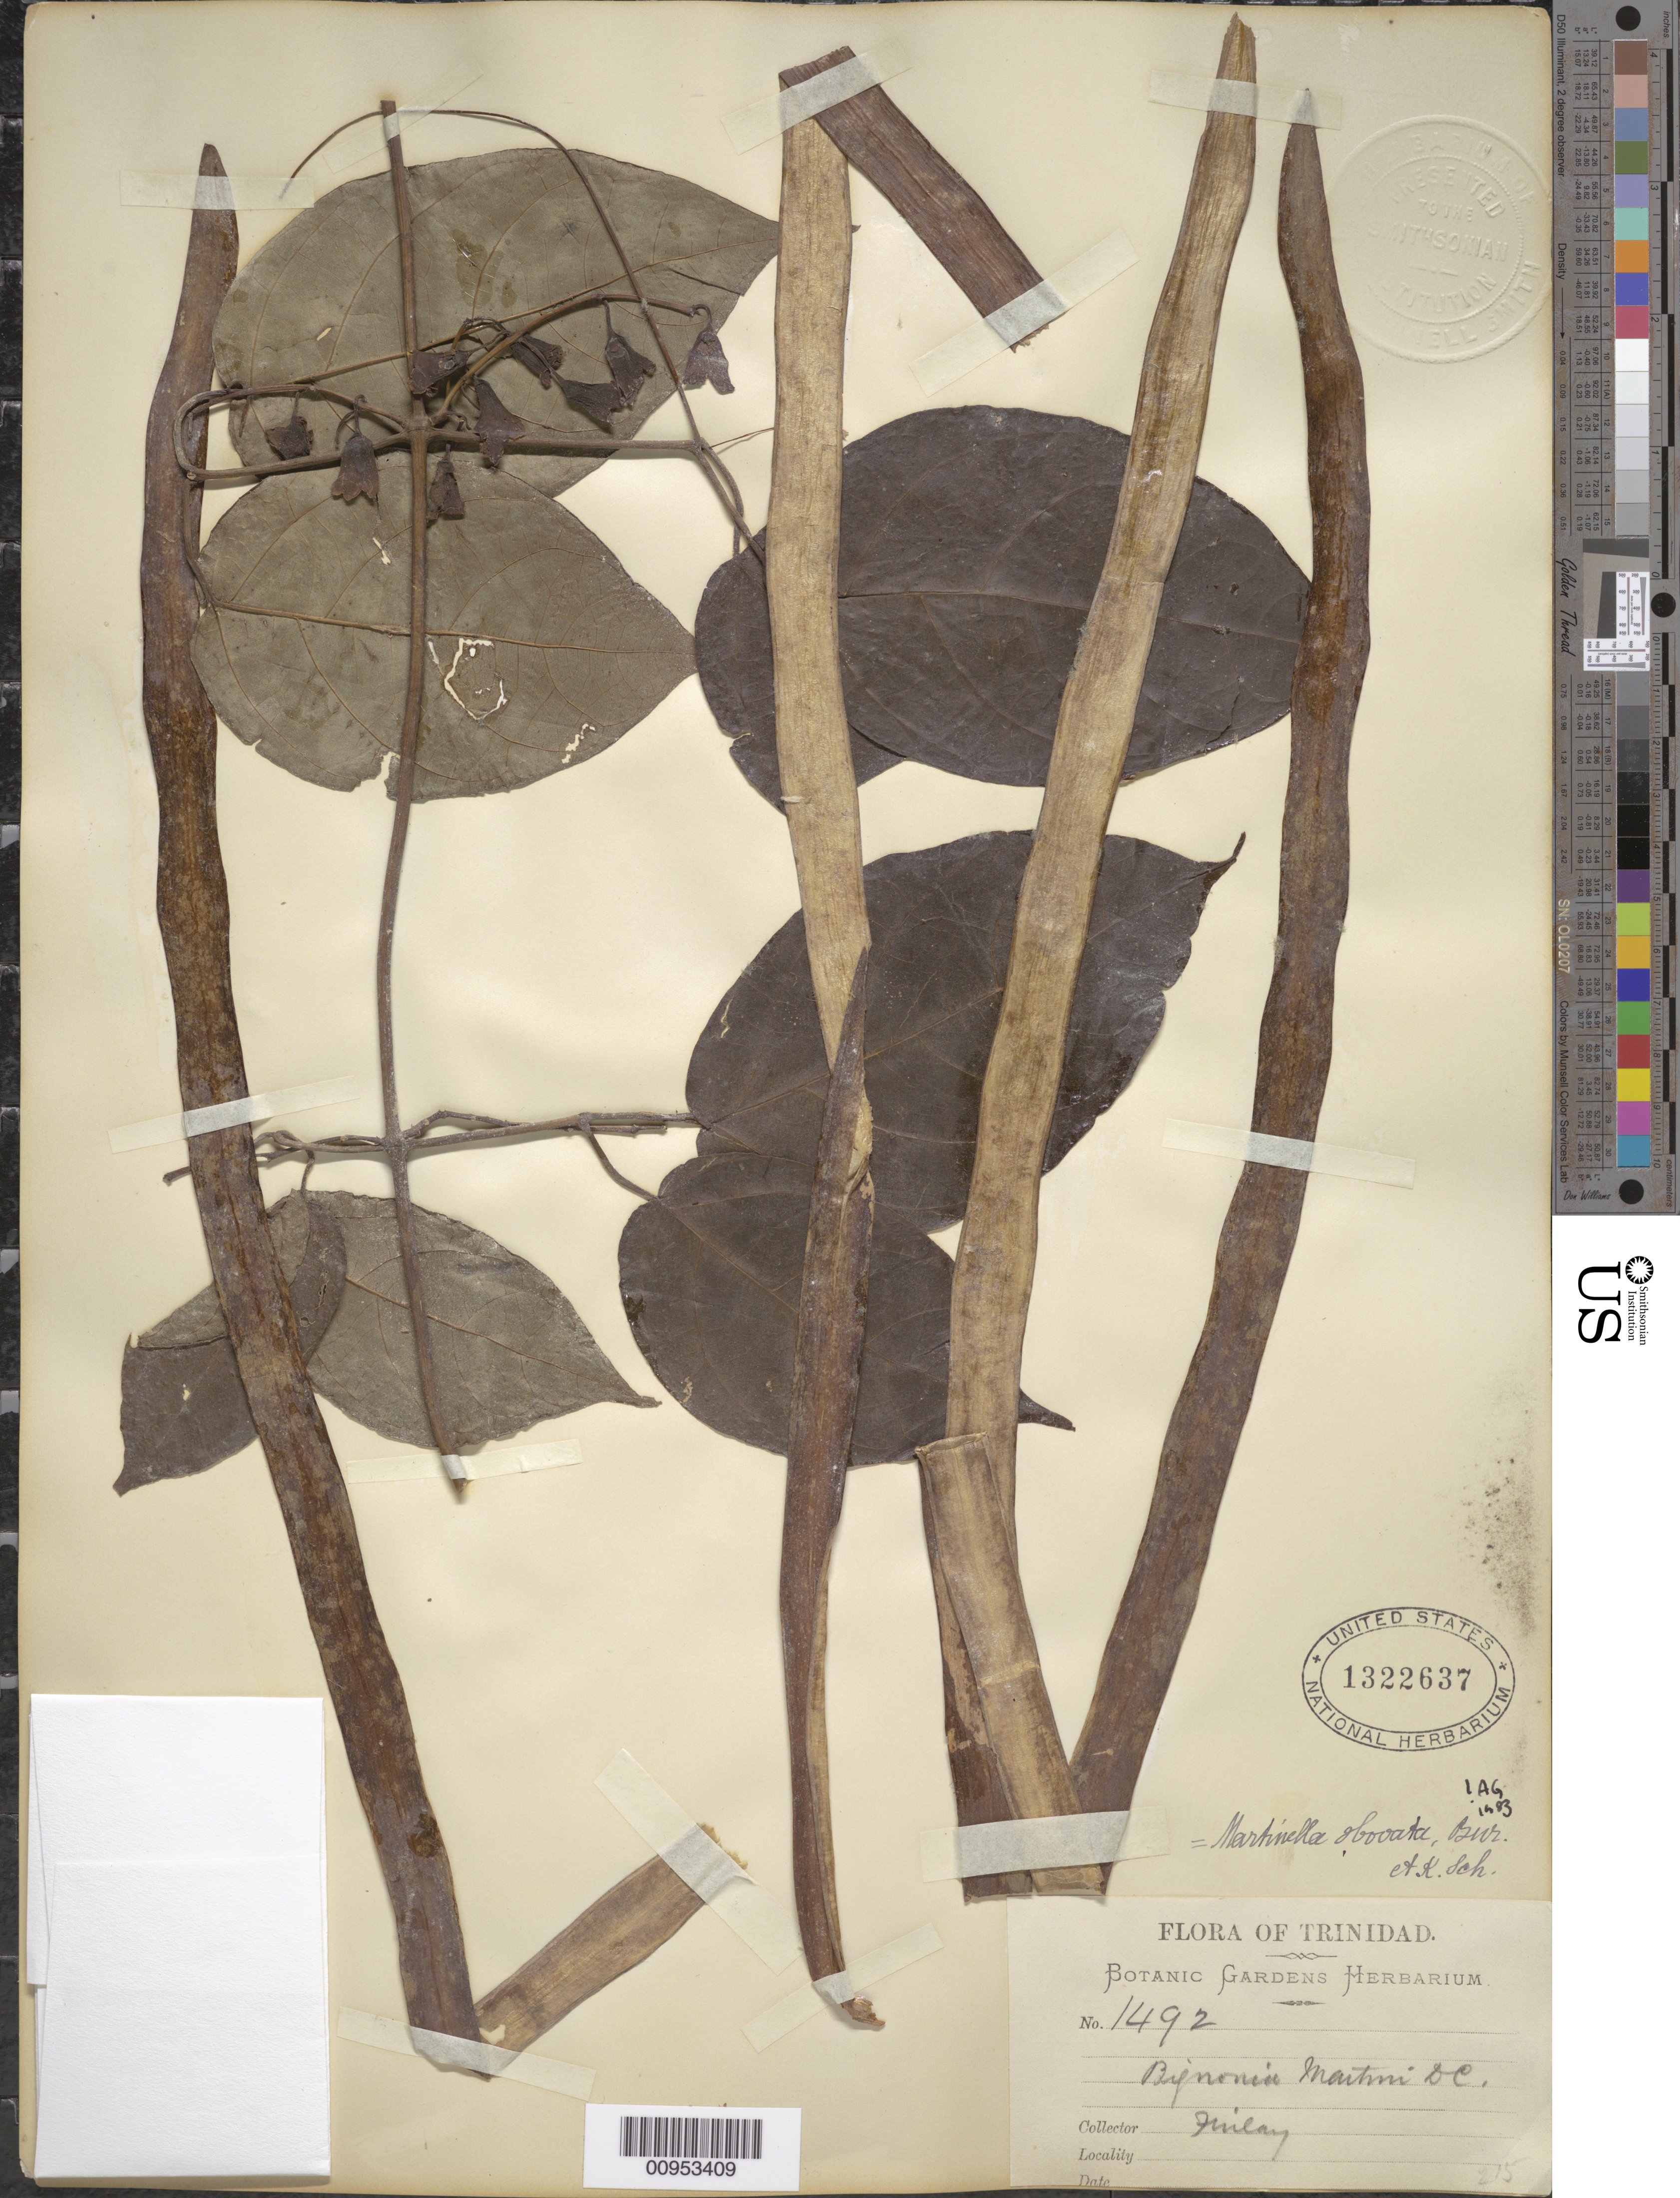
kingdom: Plantae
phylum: Tracheophyta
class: Magnoliopsida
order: Lamiales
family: Bignoniaceae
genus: Martinella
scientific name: Martinella obovata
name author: (Kunth) Bureau & K. Schum.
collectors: -. Finlay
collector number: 1492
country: Trinidad and Tobago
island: Trinidad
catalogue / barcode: US 1322637